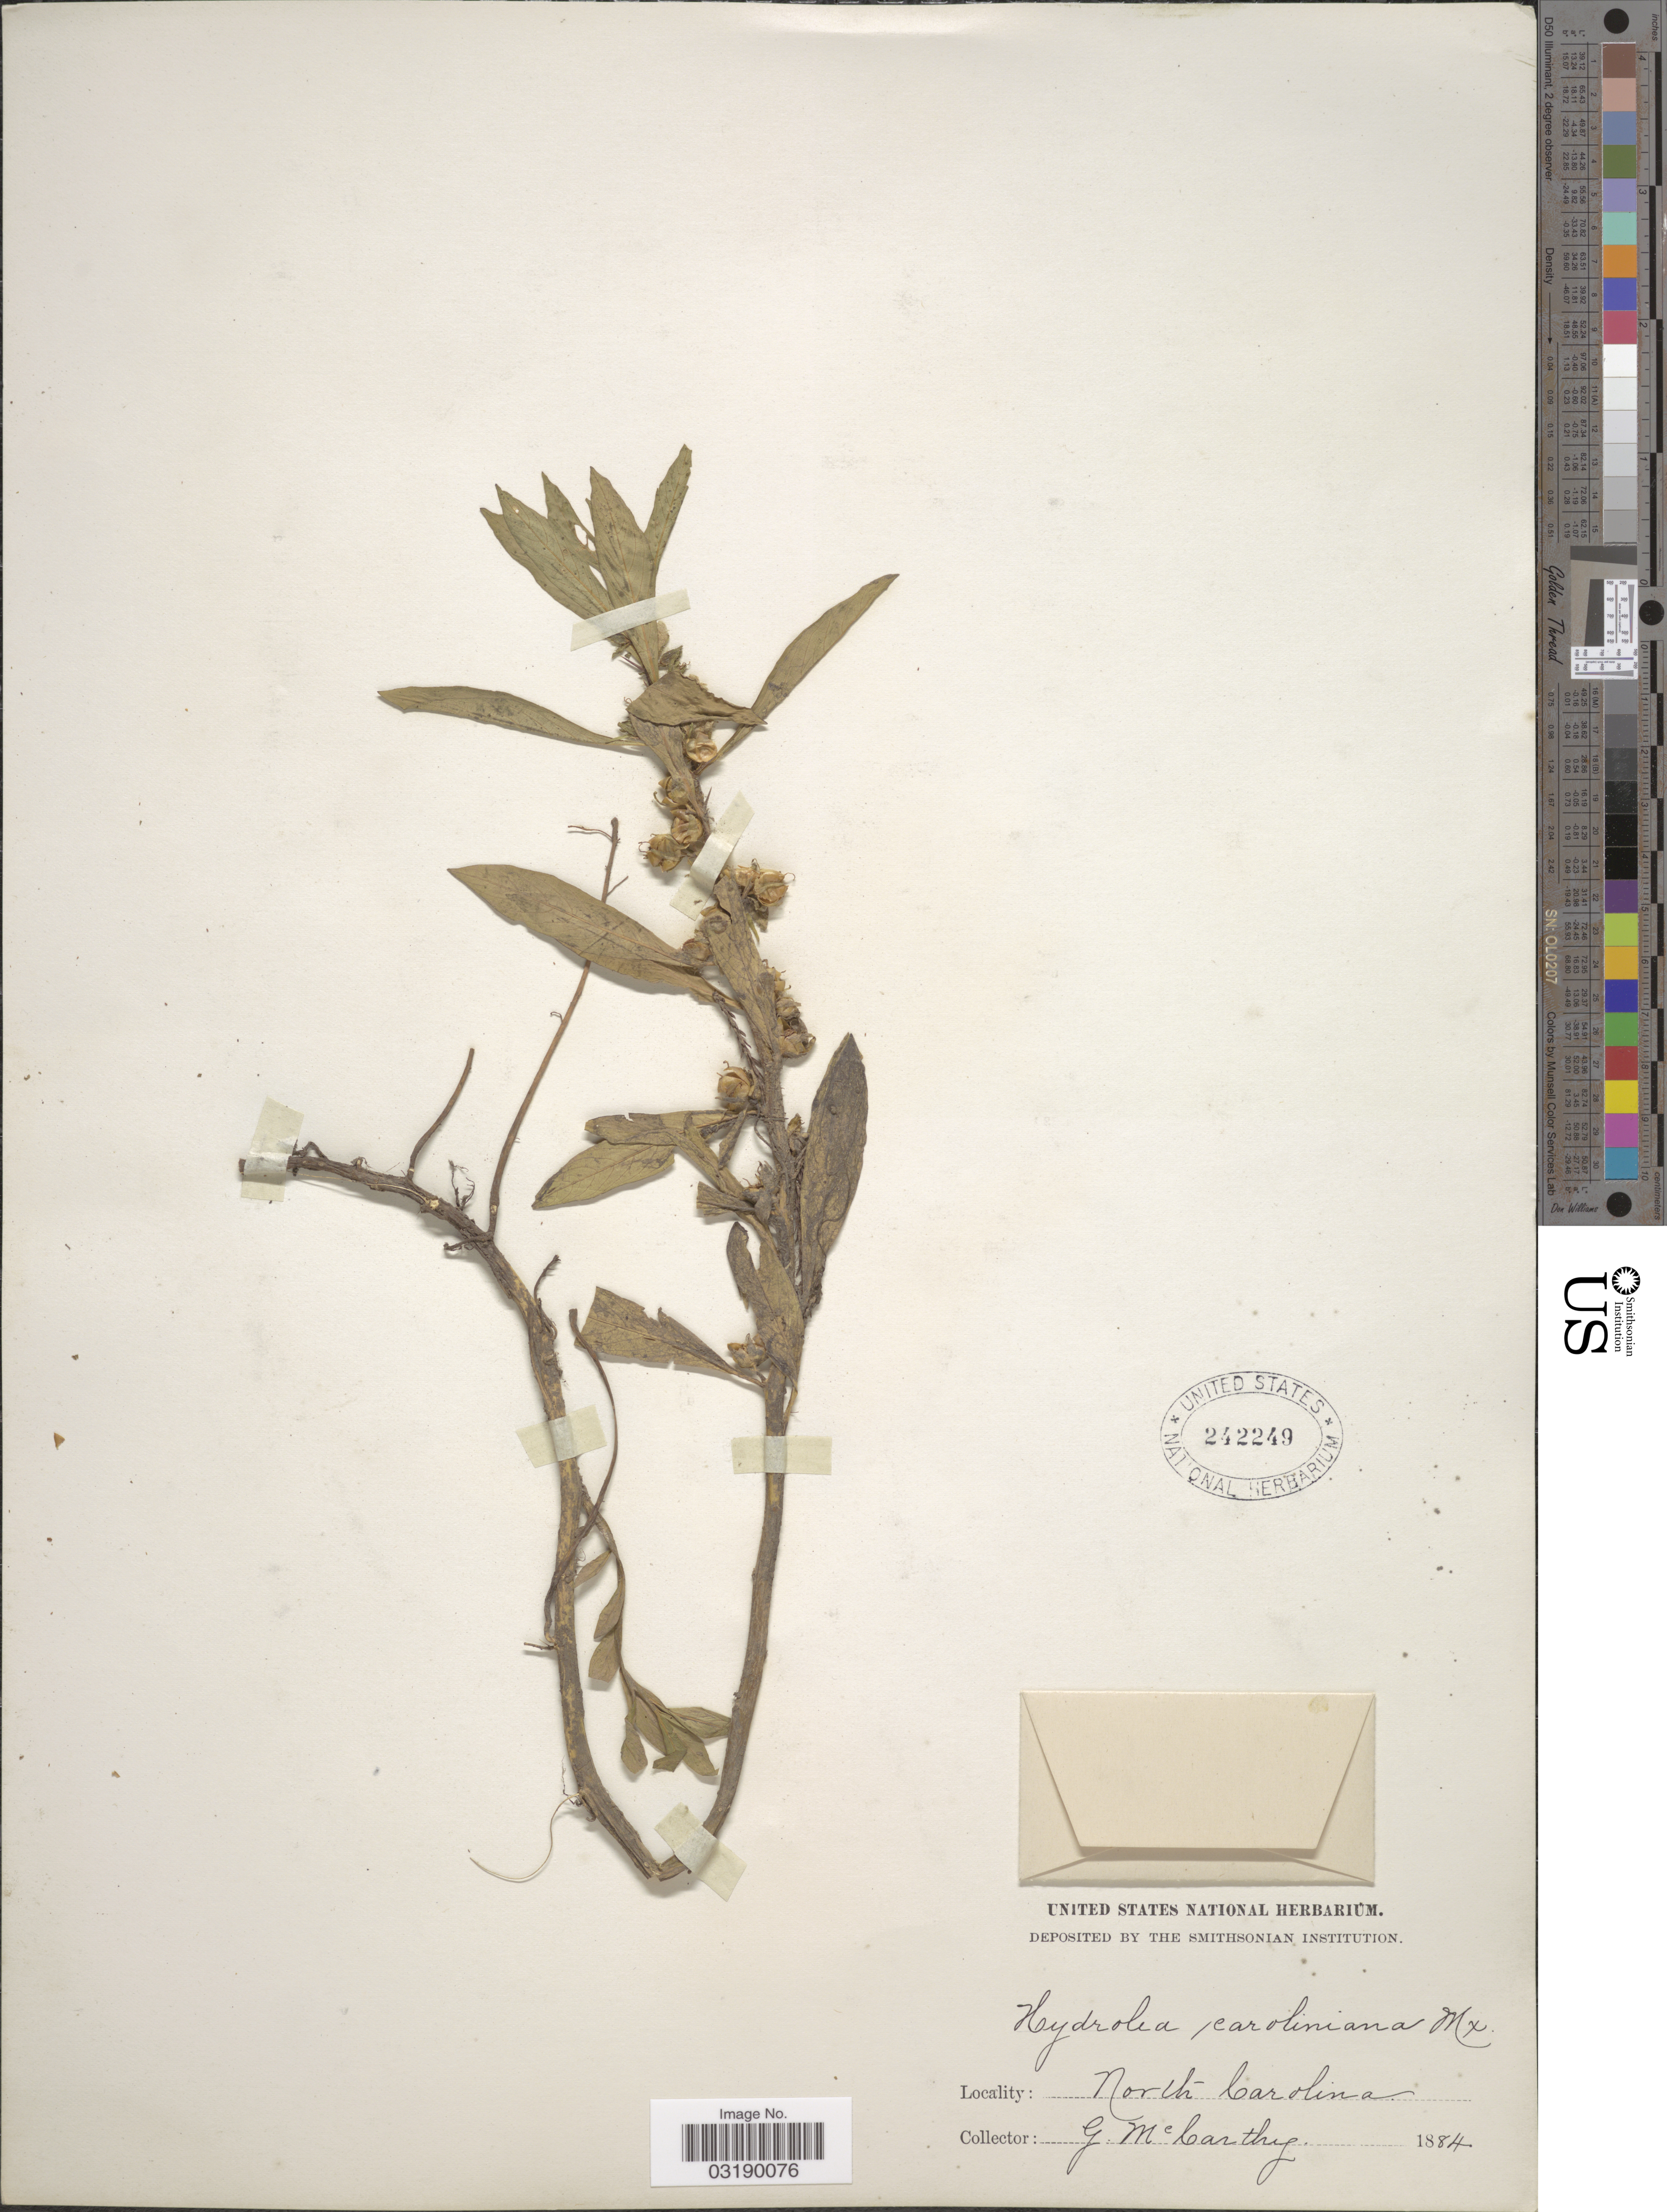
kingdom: Plantae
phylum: Tracheophyta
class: Magnoliopsida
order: Solanales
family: Hydroleaceae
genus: Hydrolea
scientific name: Hydrolea caroliniana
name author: Michx.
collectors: G. McCarthy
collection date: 1884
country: United States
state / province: North Carolina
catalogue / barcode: US 242249